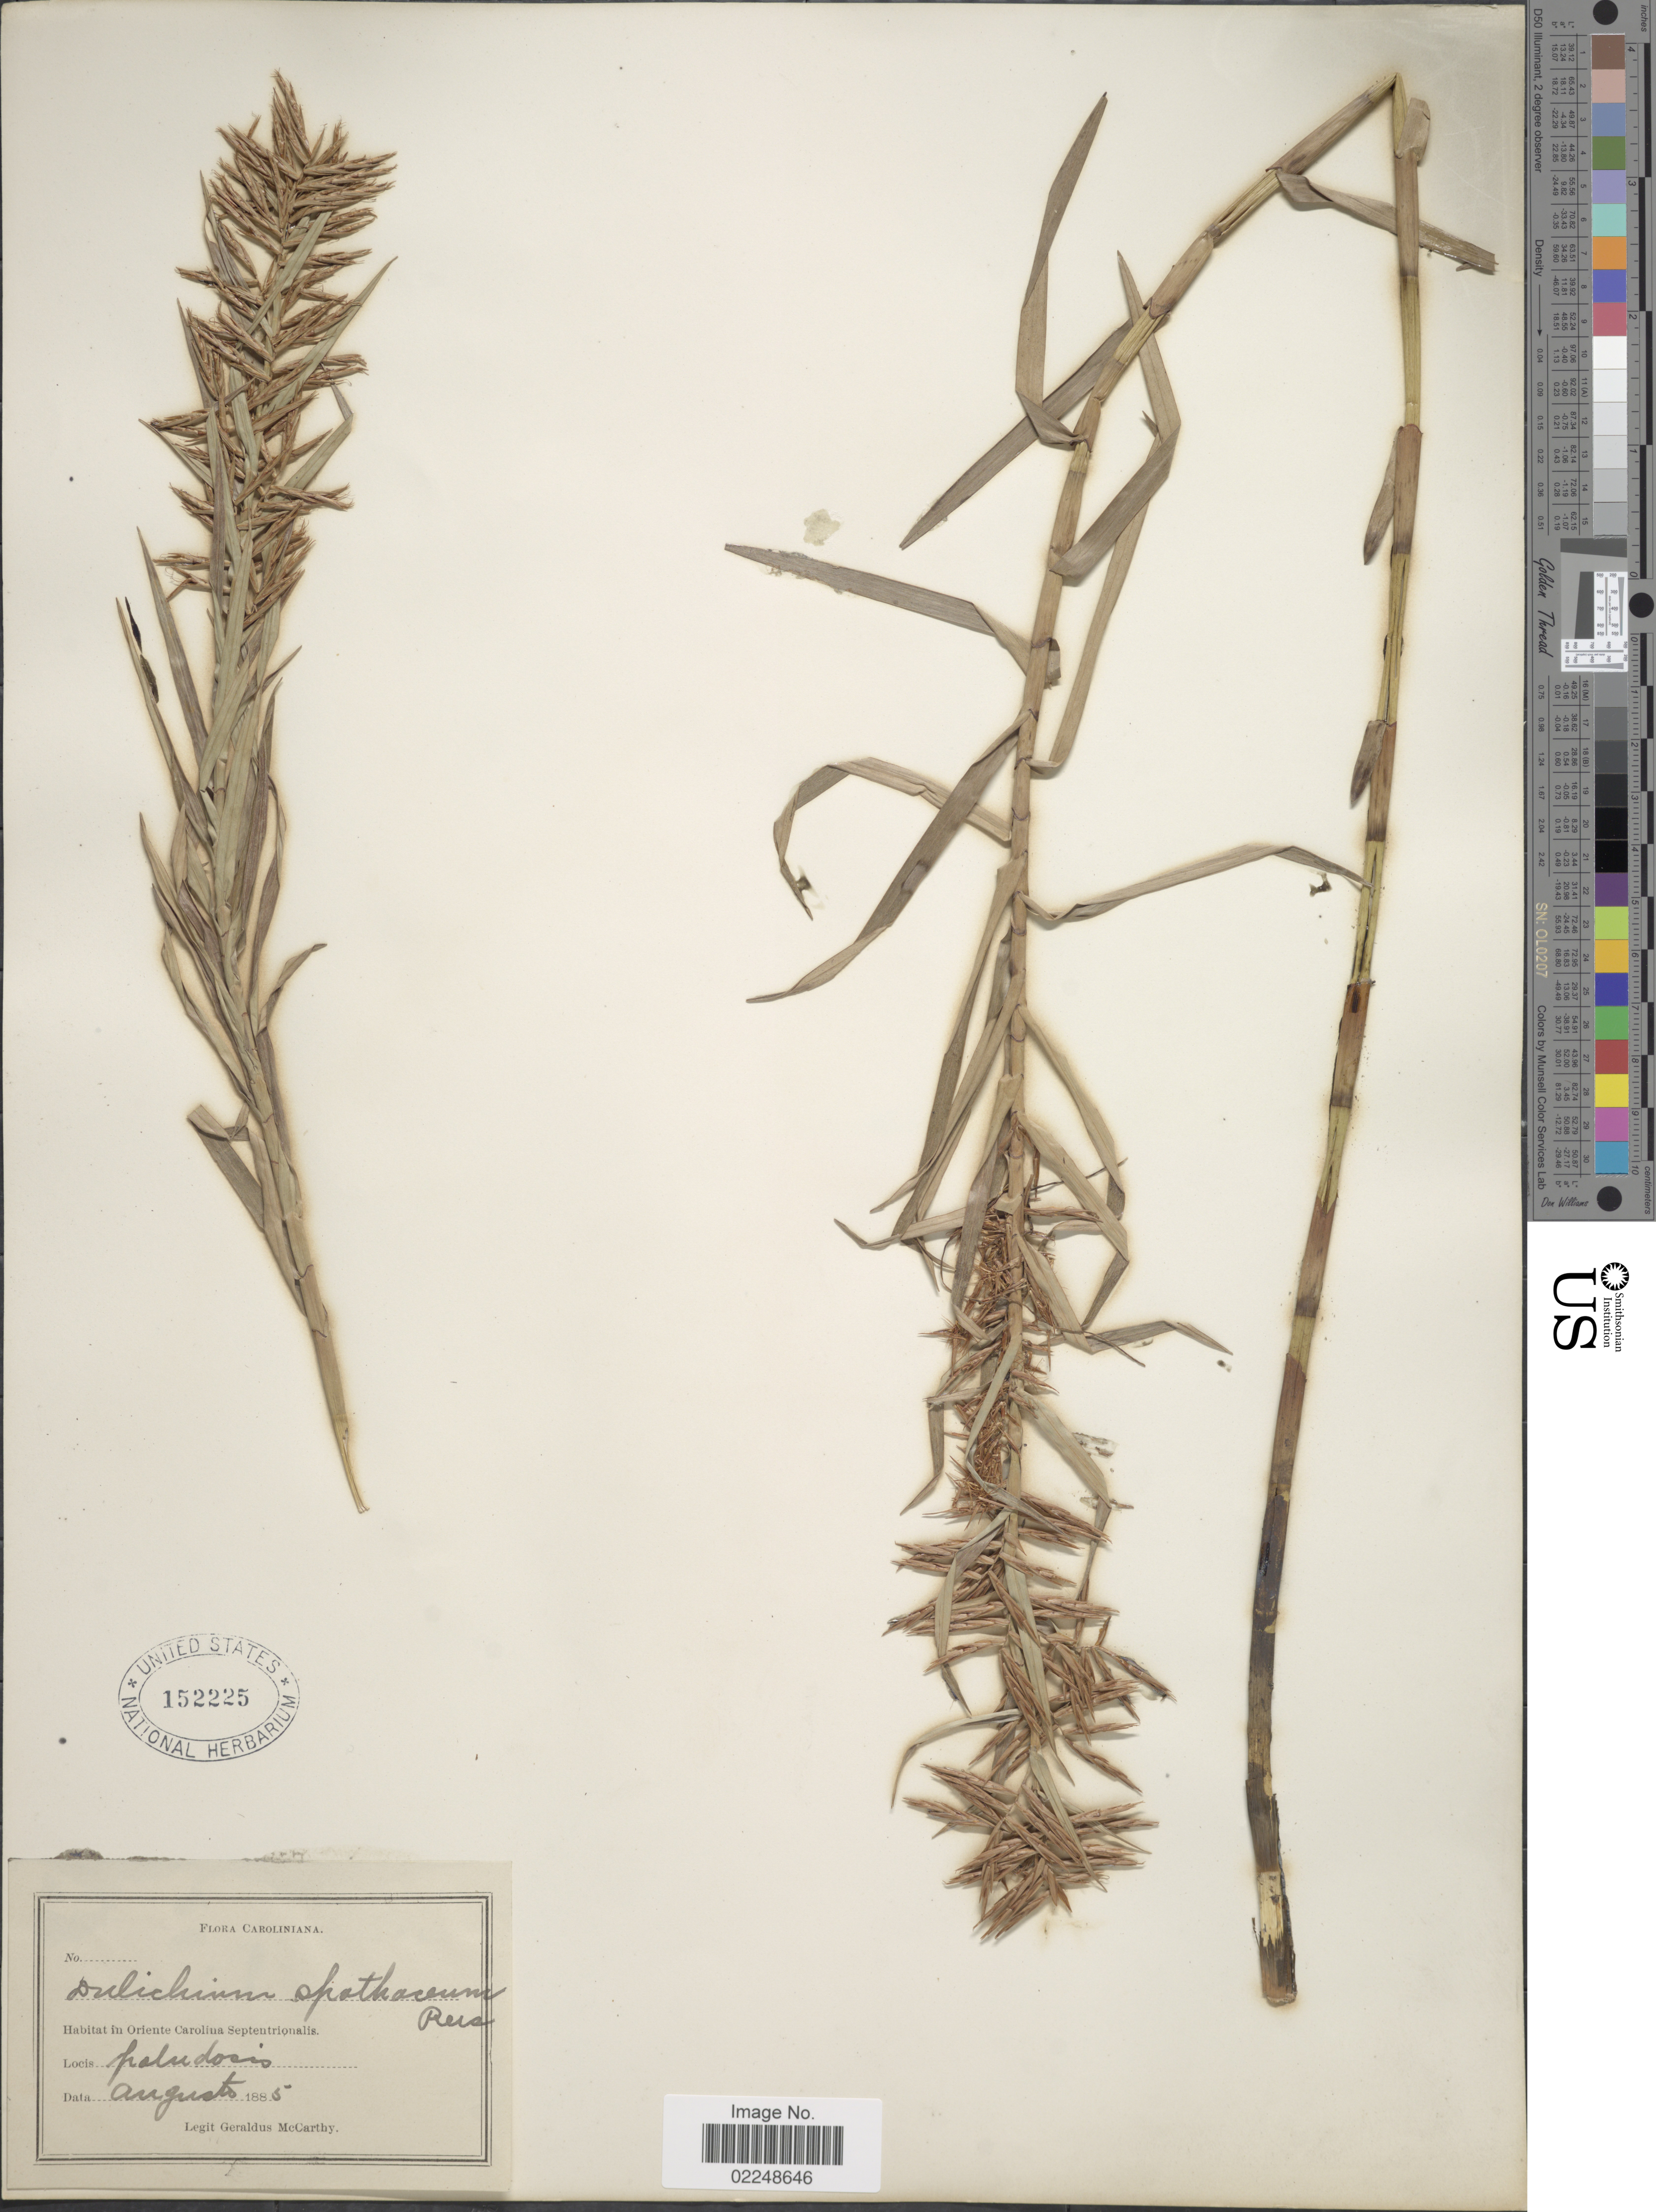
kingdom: Plantae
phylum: Tracheophyta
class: Liliopsida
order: Poales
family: Cyperaceae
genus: Dulichium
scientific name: Dulichium arundinaceum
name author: (L.) Britton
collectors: M. McCarthy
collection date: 1885-08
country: United States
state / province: North Carolina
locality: Oriente Carolina Septentrionalis, paludosis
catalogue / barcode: US 152225